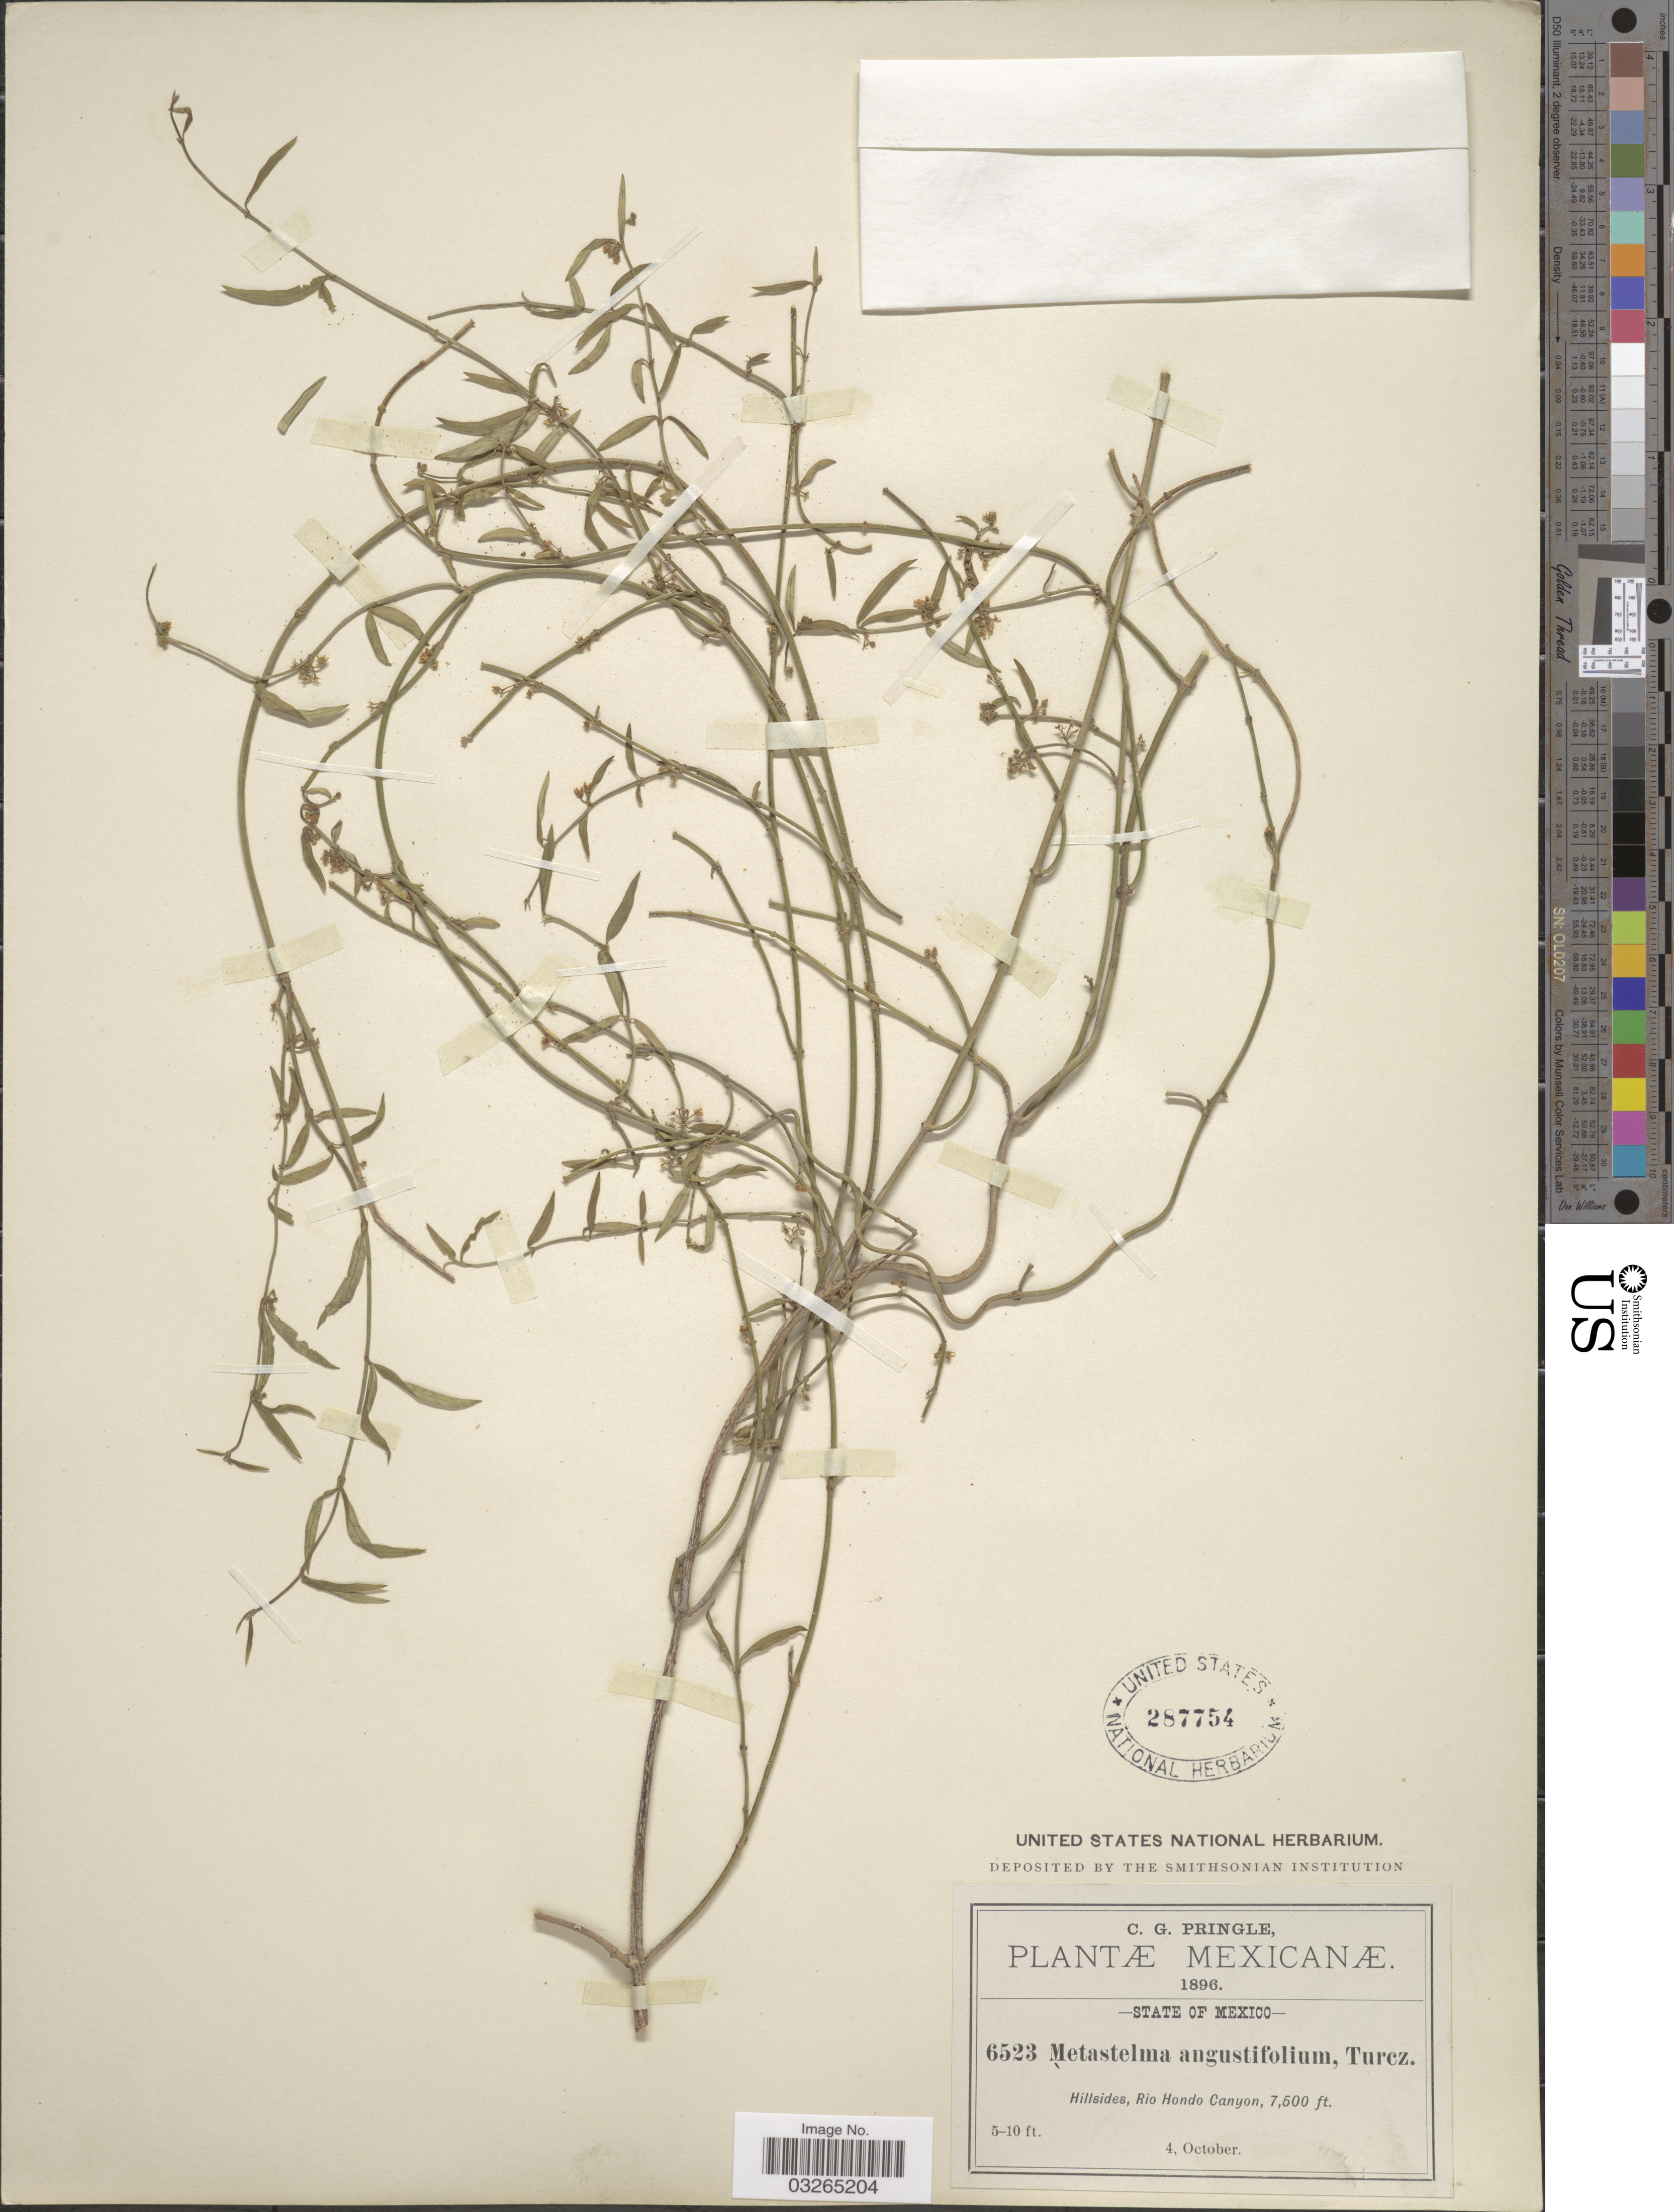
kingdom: Plantae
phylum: Tracheophyta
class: Magnoliopsida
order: Gentianales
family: Apocynaceae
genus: Orthosia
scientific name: Orthosia angustifolia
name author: (Turcz.) Liede & Meve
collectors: C. G. Pringle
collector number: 6523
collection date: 1896-10-04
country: Mexico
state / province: México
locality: Hillsides, Rio Hondo Canyon.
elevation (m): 2286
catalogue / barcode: US 287754